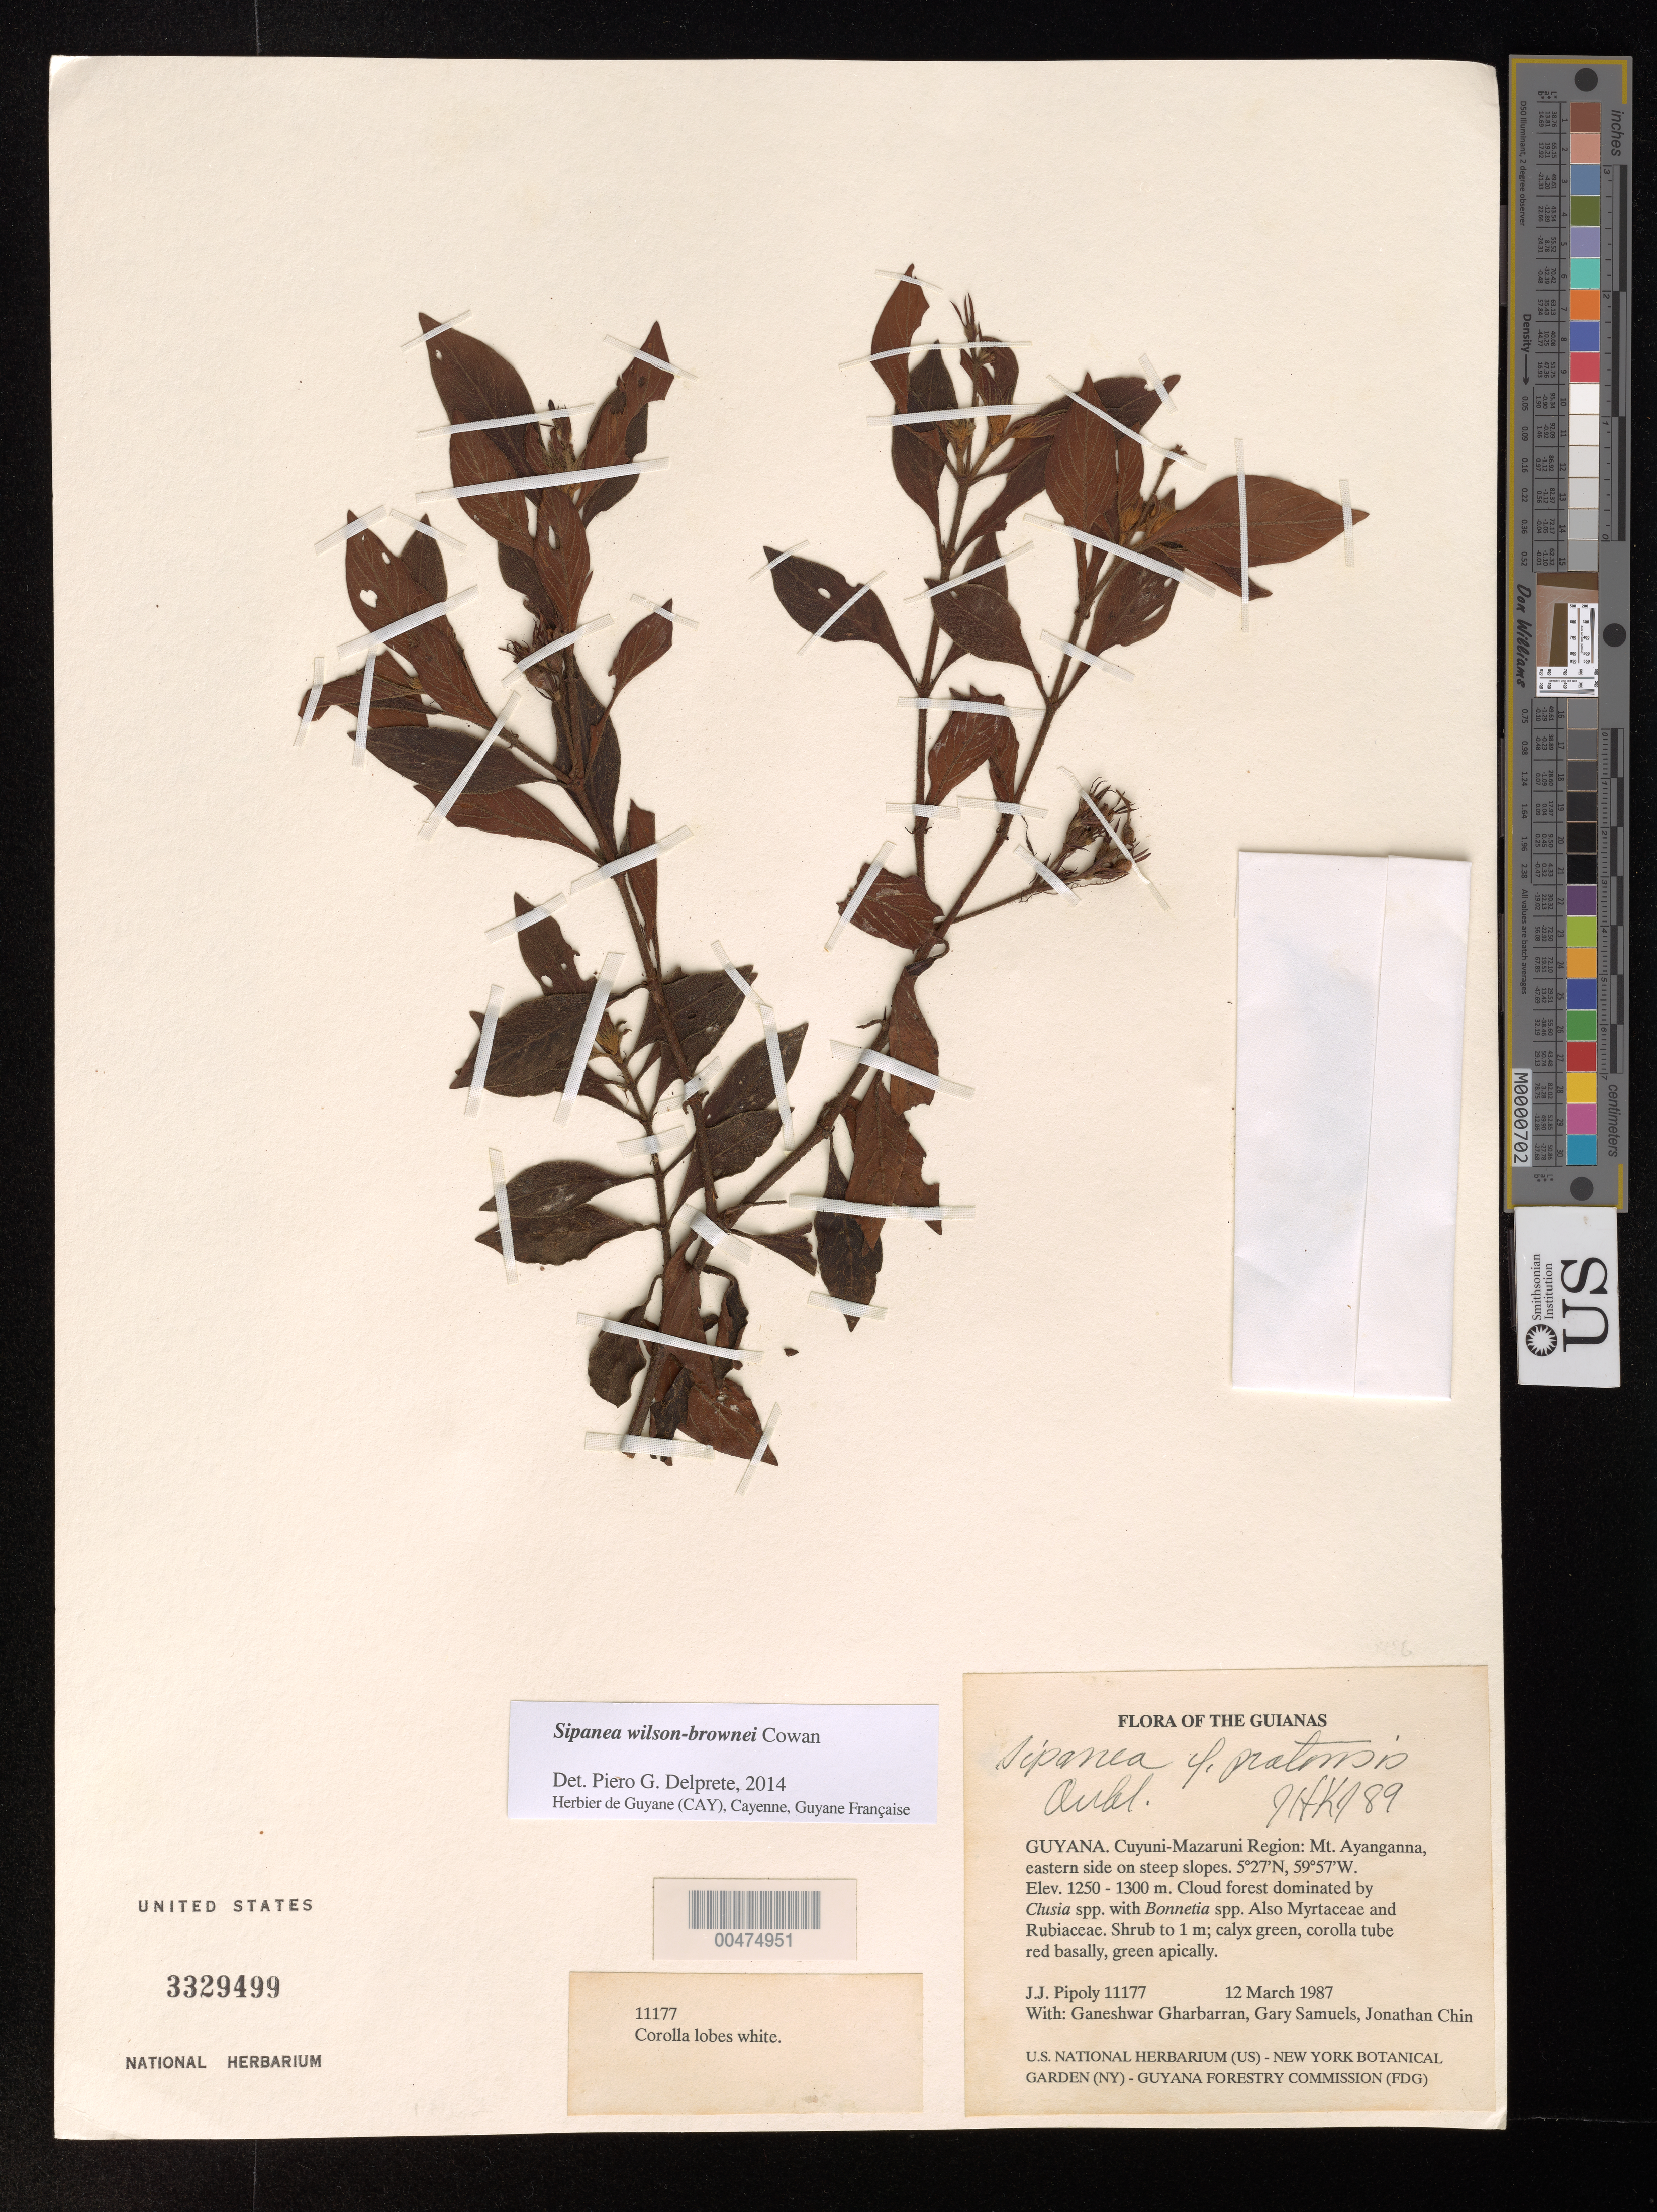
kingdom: Plantae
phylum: Tracheophyta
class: Magnoliopsida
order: Gentianales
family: Rubiaceae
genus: Sipanea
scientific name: Sipanea wilson-brownei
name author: R.S. Cowan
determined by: Delprete, P. G., Herb. de Guyane Cay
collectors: J. J. Pipoly, G. Gharbarran, G. Samuels & J. Chin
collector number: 11177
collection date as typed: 12 March 1987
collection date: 1987-03-12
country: Guyana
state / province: Cuyuni-Mazaruni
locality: Mt. Ayanganna, eastern side on steep slopes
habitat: Cloud forest dominants Clusia spp. with Bonnetia spp. Also Myrtaceae and Rubiaceae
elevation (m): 1250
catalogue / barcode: US 3329499